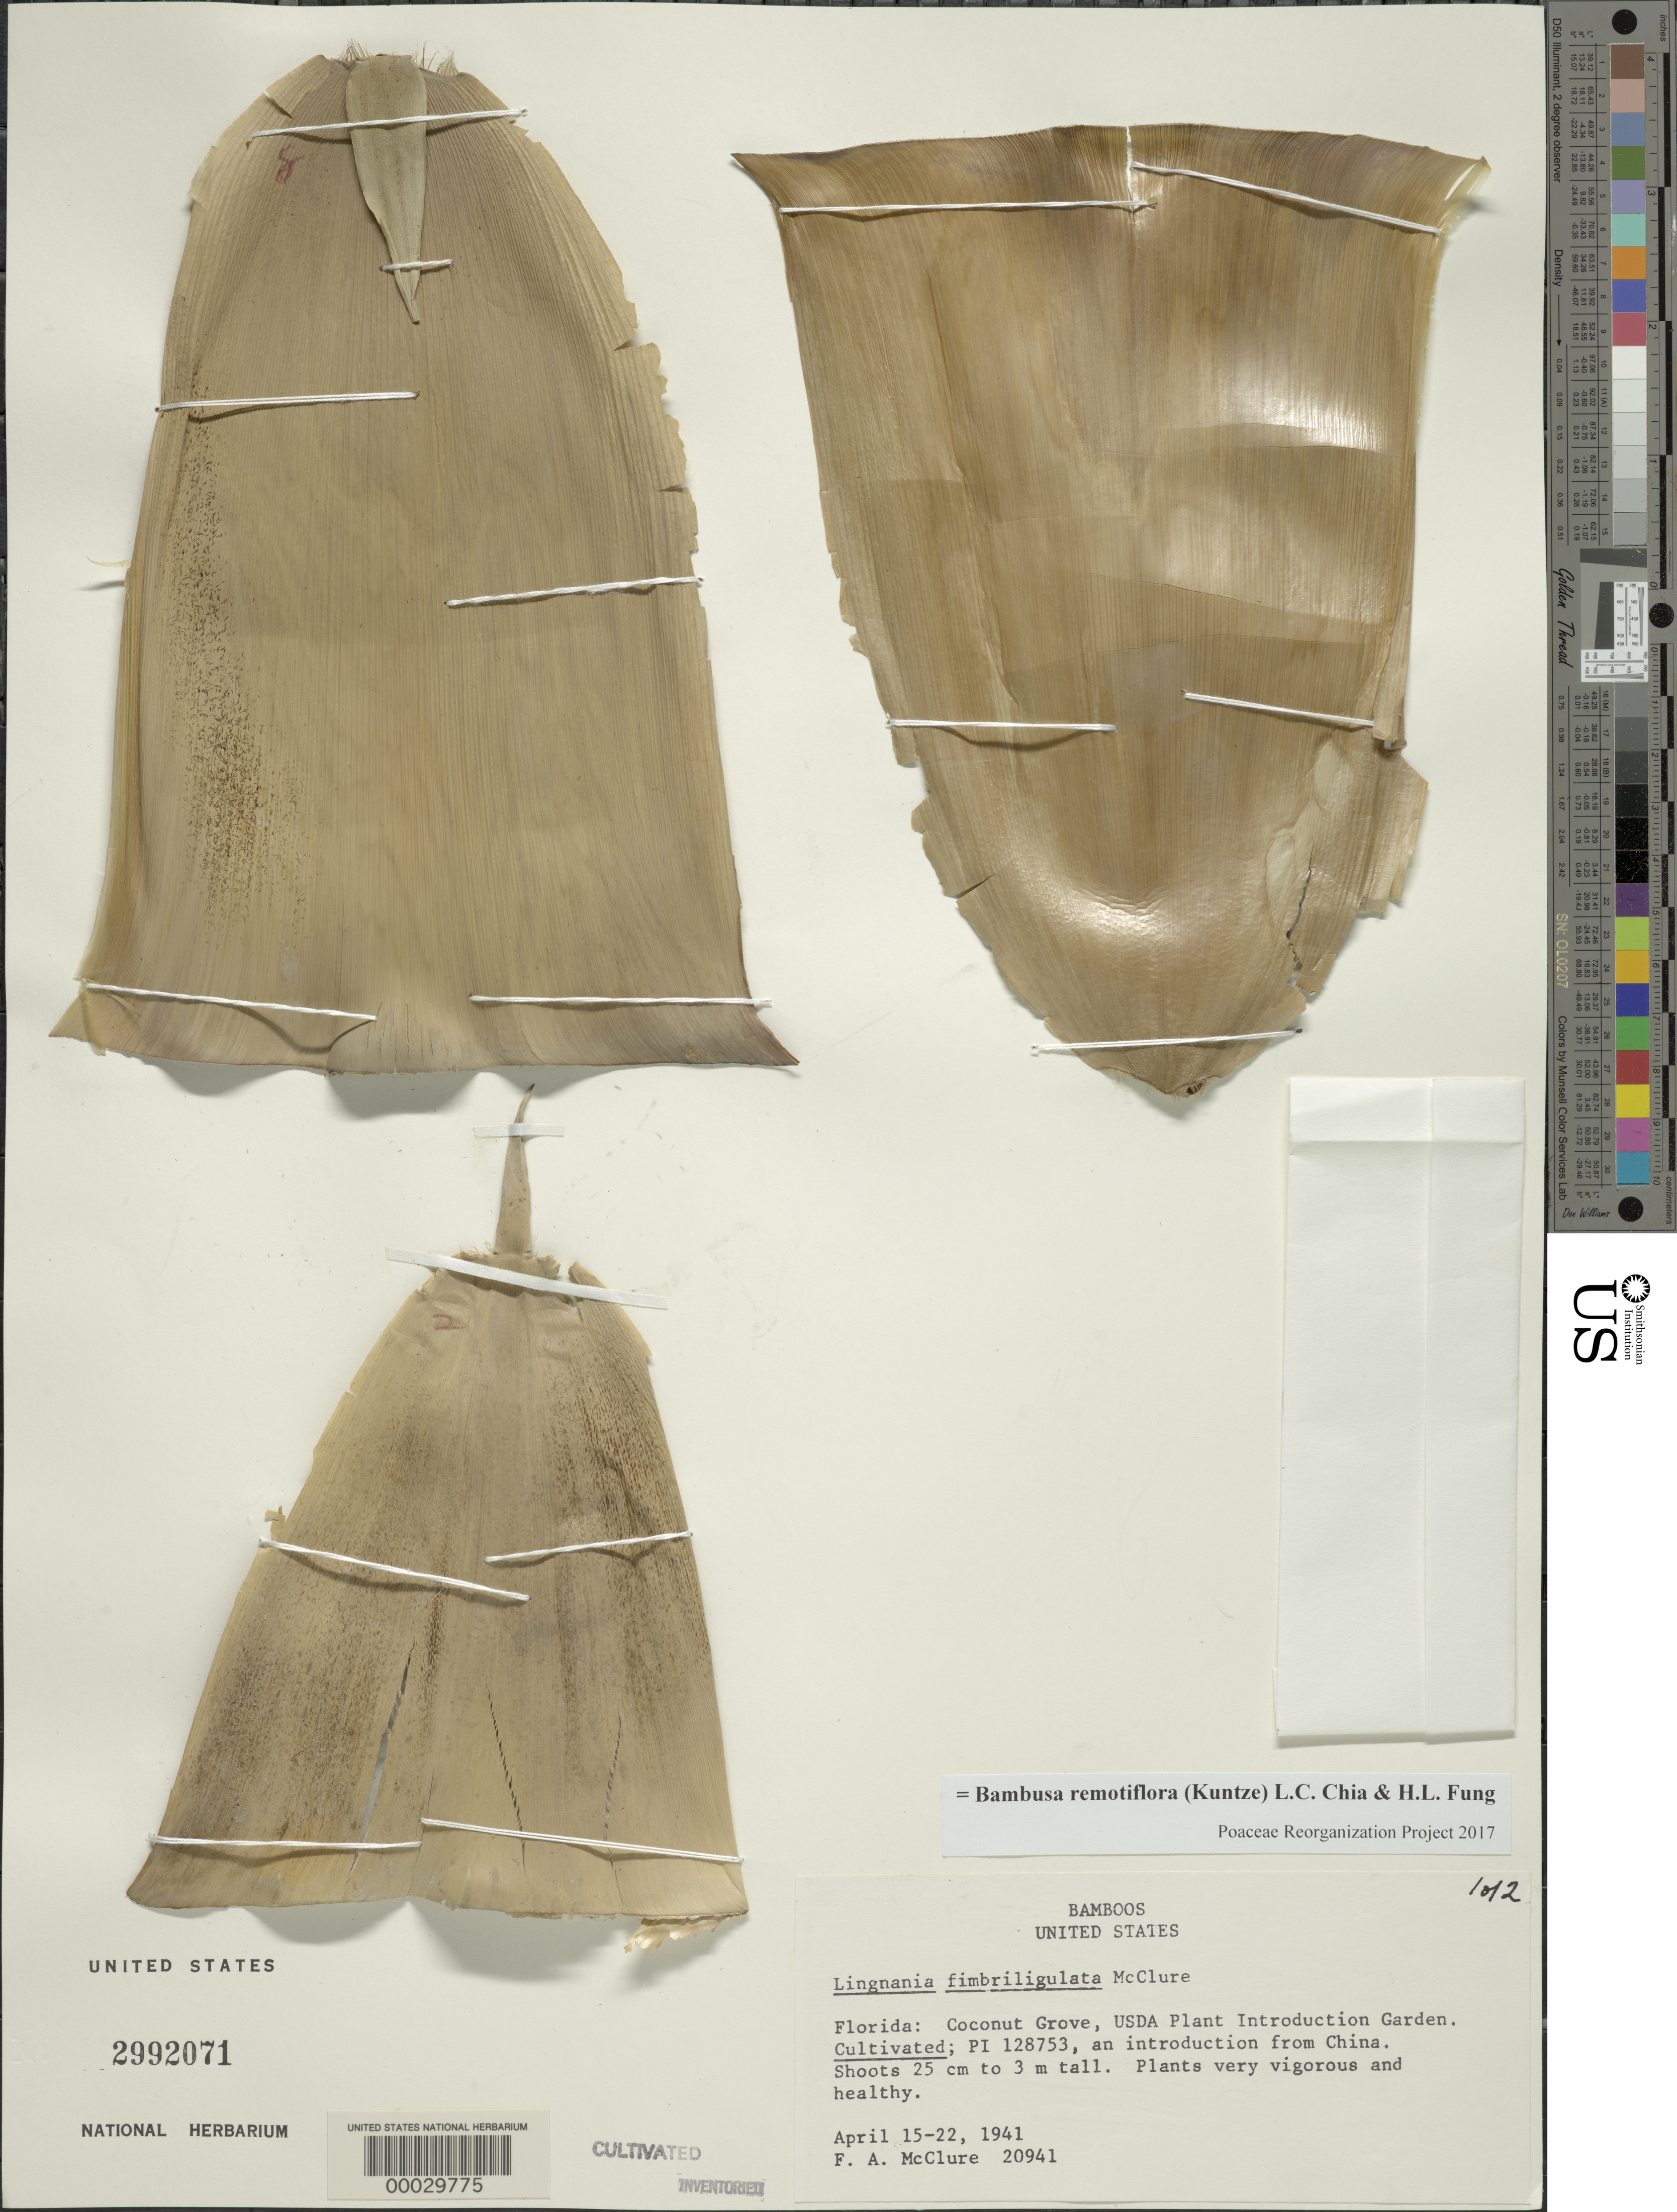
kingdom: Plantae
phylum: Tracheophyta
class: Liliopsida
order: Poales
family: Poaceae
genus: Bambusa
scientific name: Bambusa remotiflora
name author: (Kuntze) Chia & H.L. Fung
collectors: F. A. McClure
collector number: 20941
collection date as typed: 15 Apr 1941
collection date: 1941-04-15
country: United States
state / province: Florida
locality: Coconut grove, usda plant intro. garden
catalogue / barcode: US 2992071